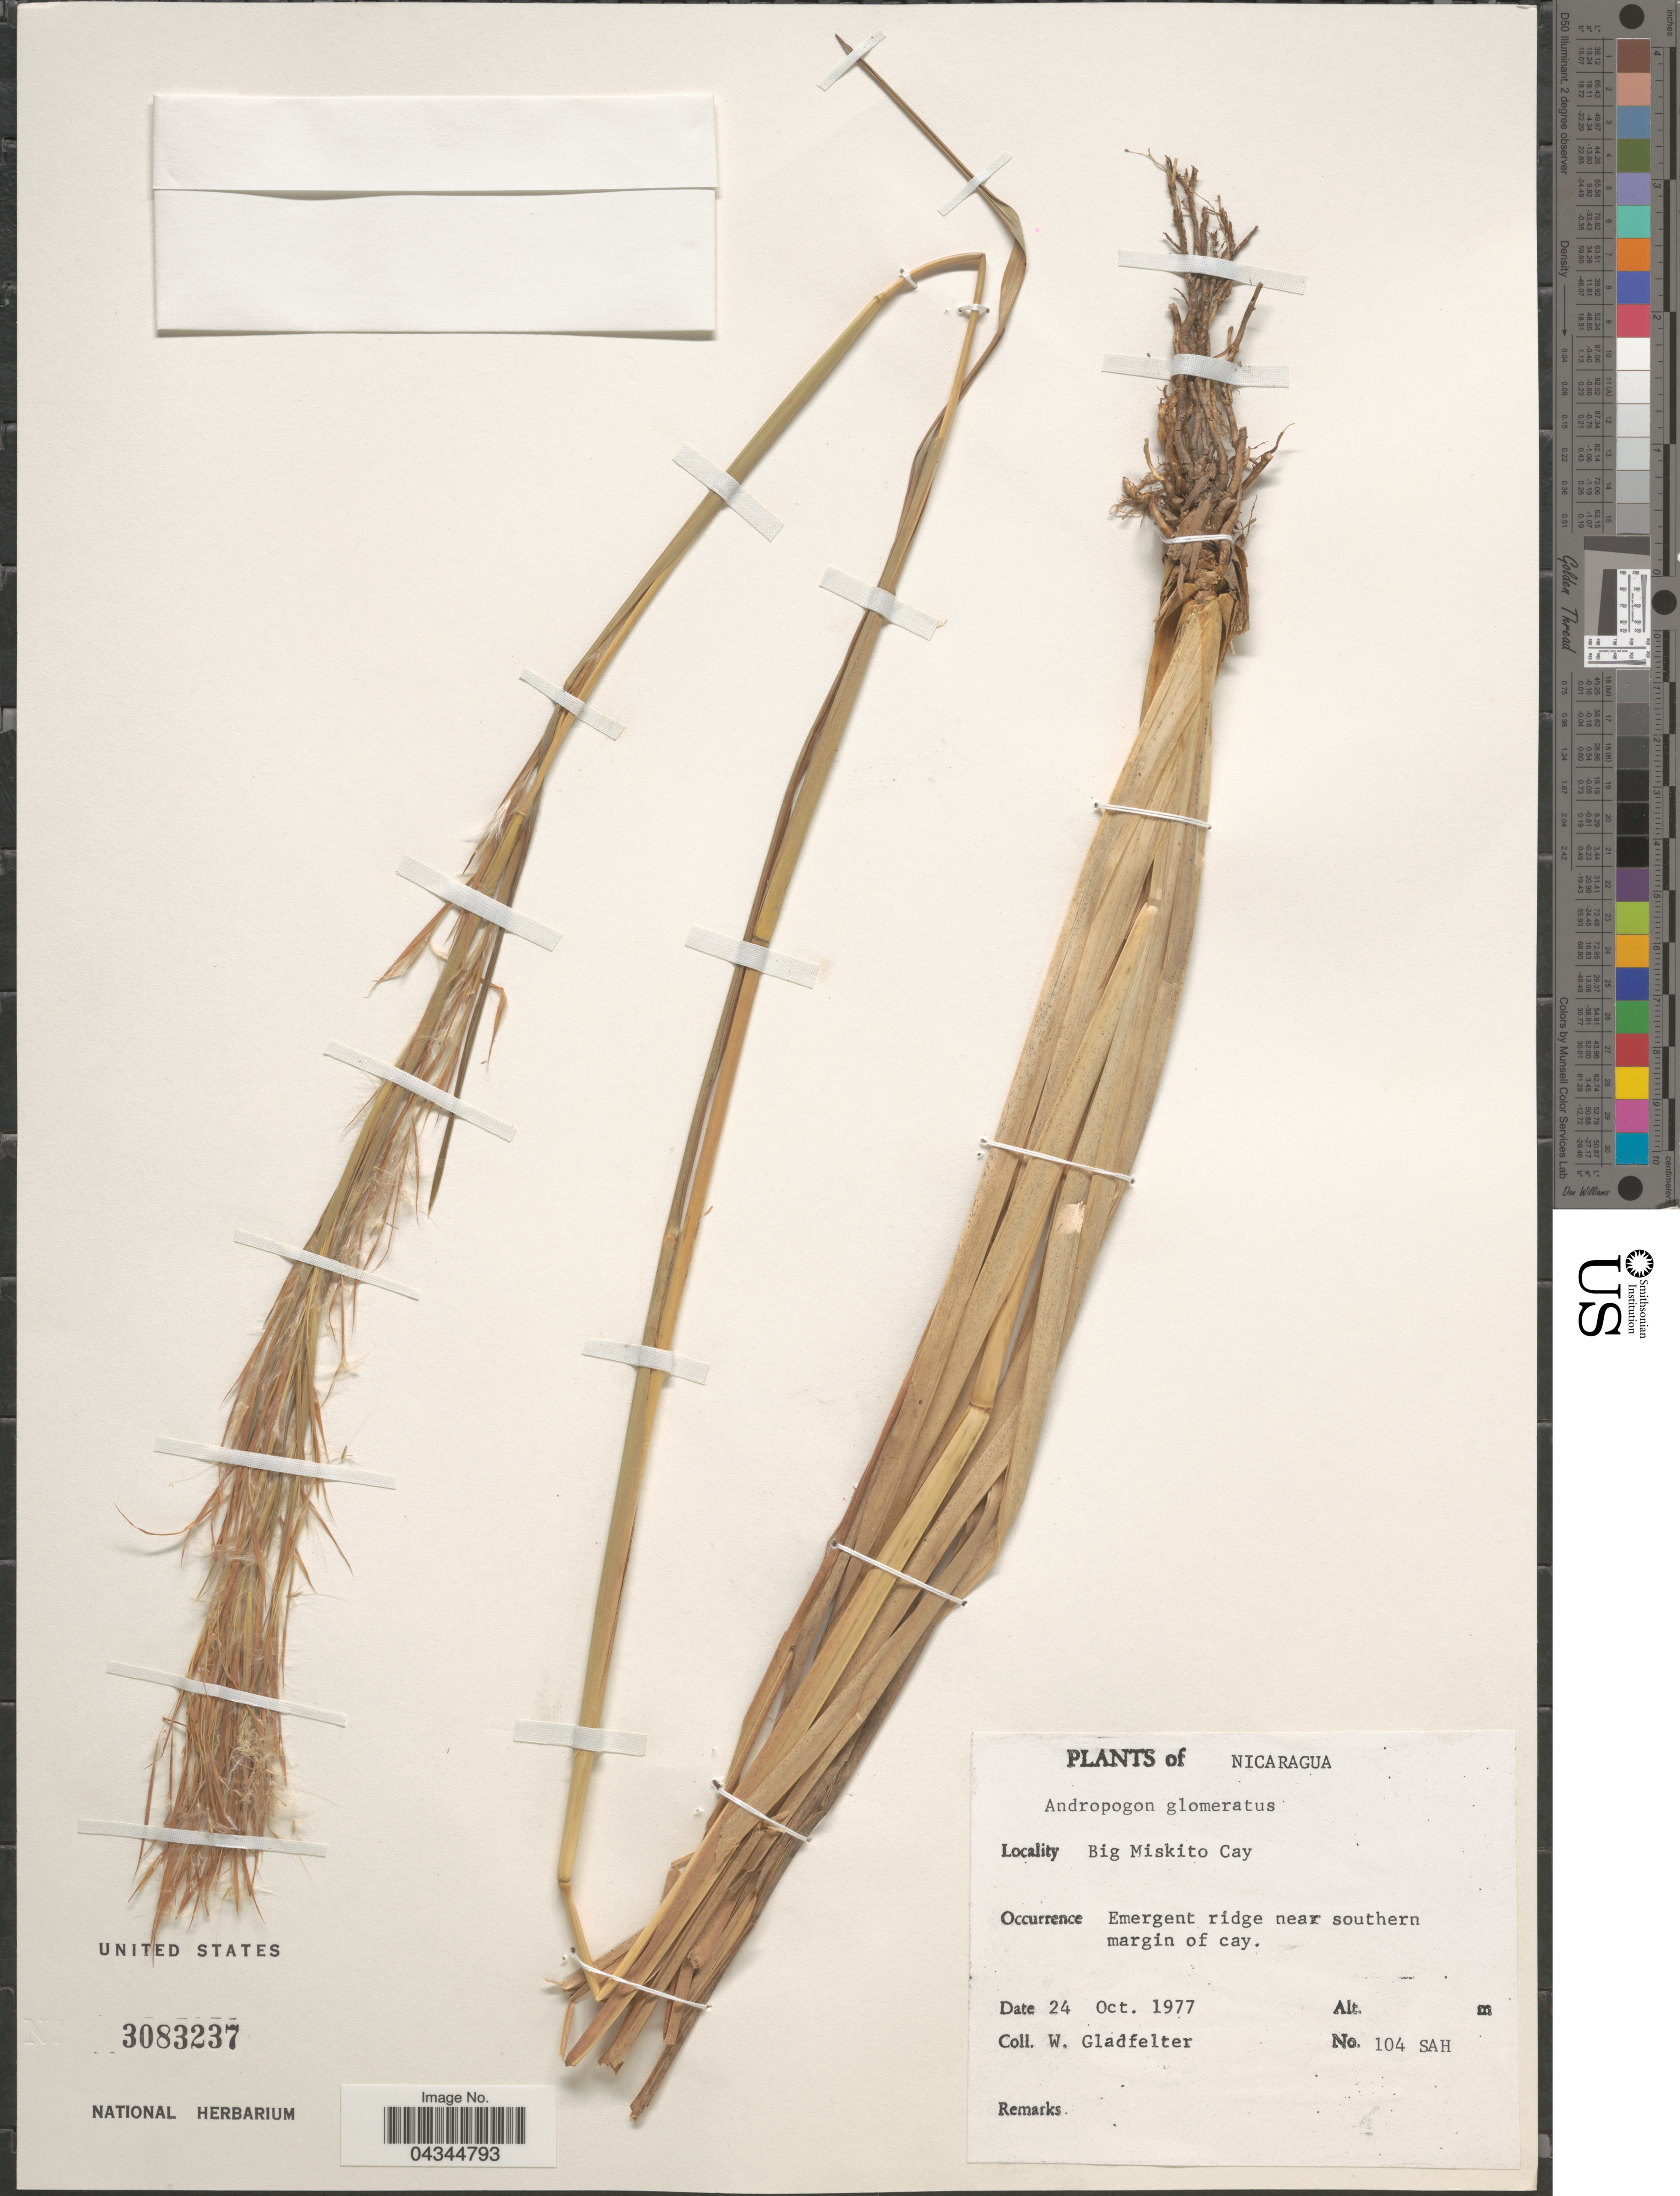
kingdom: Plantae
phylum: Tracheophyta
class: Liliopsida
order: Poales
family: Poaceae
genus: Andropogon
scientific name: Andropogon glomeratus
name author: (Walter) Britton et al.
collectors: W. Gladfelter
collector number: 104 SAH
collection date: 1977-10-24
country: Nicaragua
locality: Big Miskito Cay. Emergent ridge near southern margin of cay.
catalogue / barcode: US 3083237